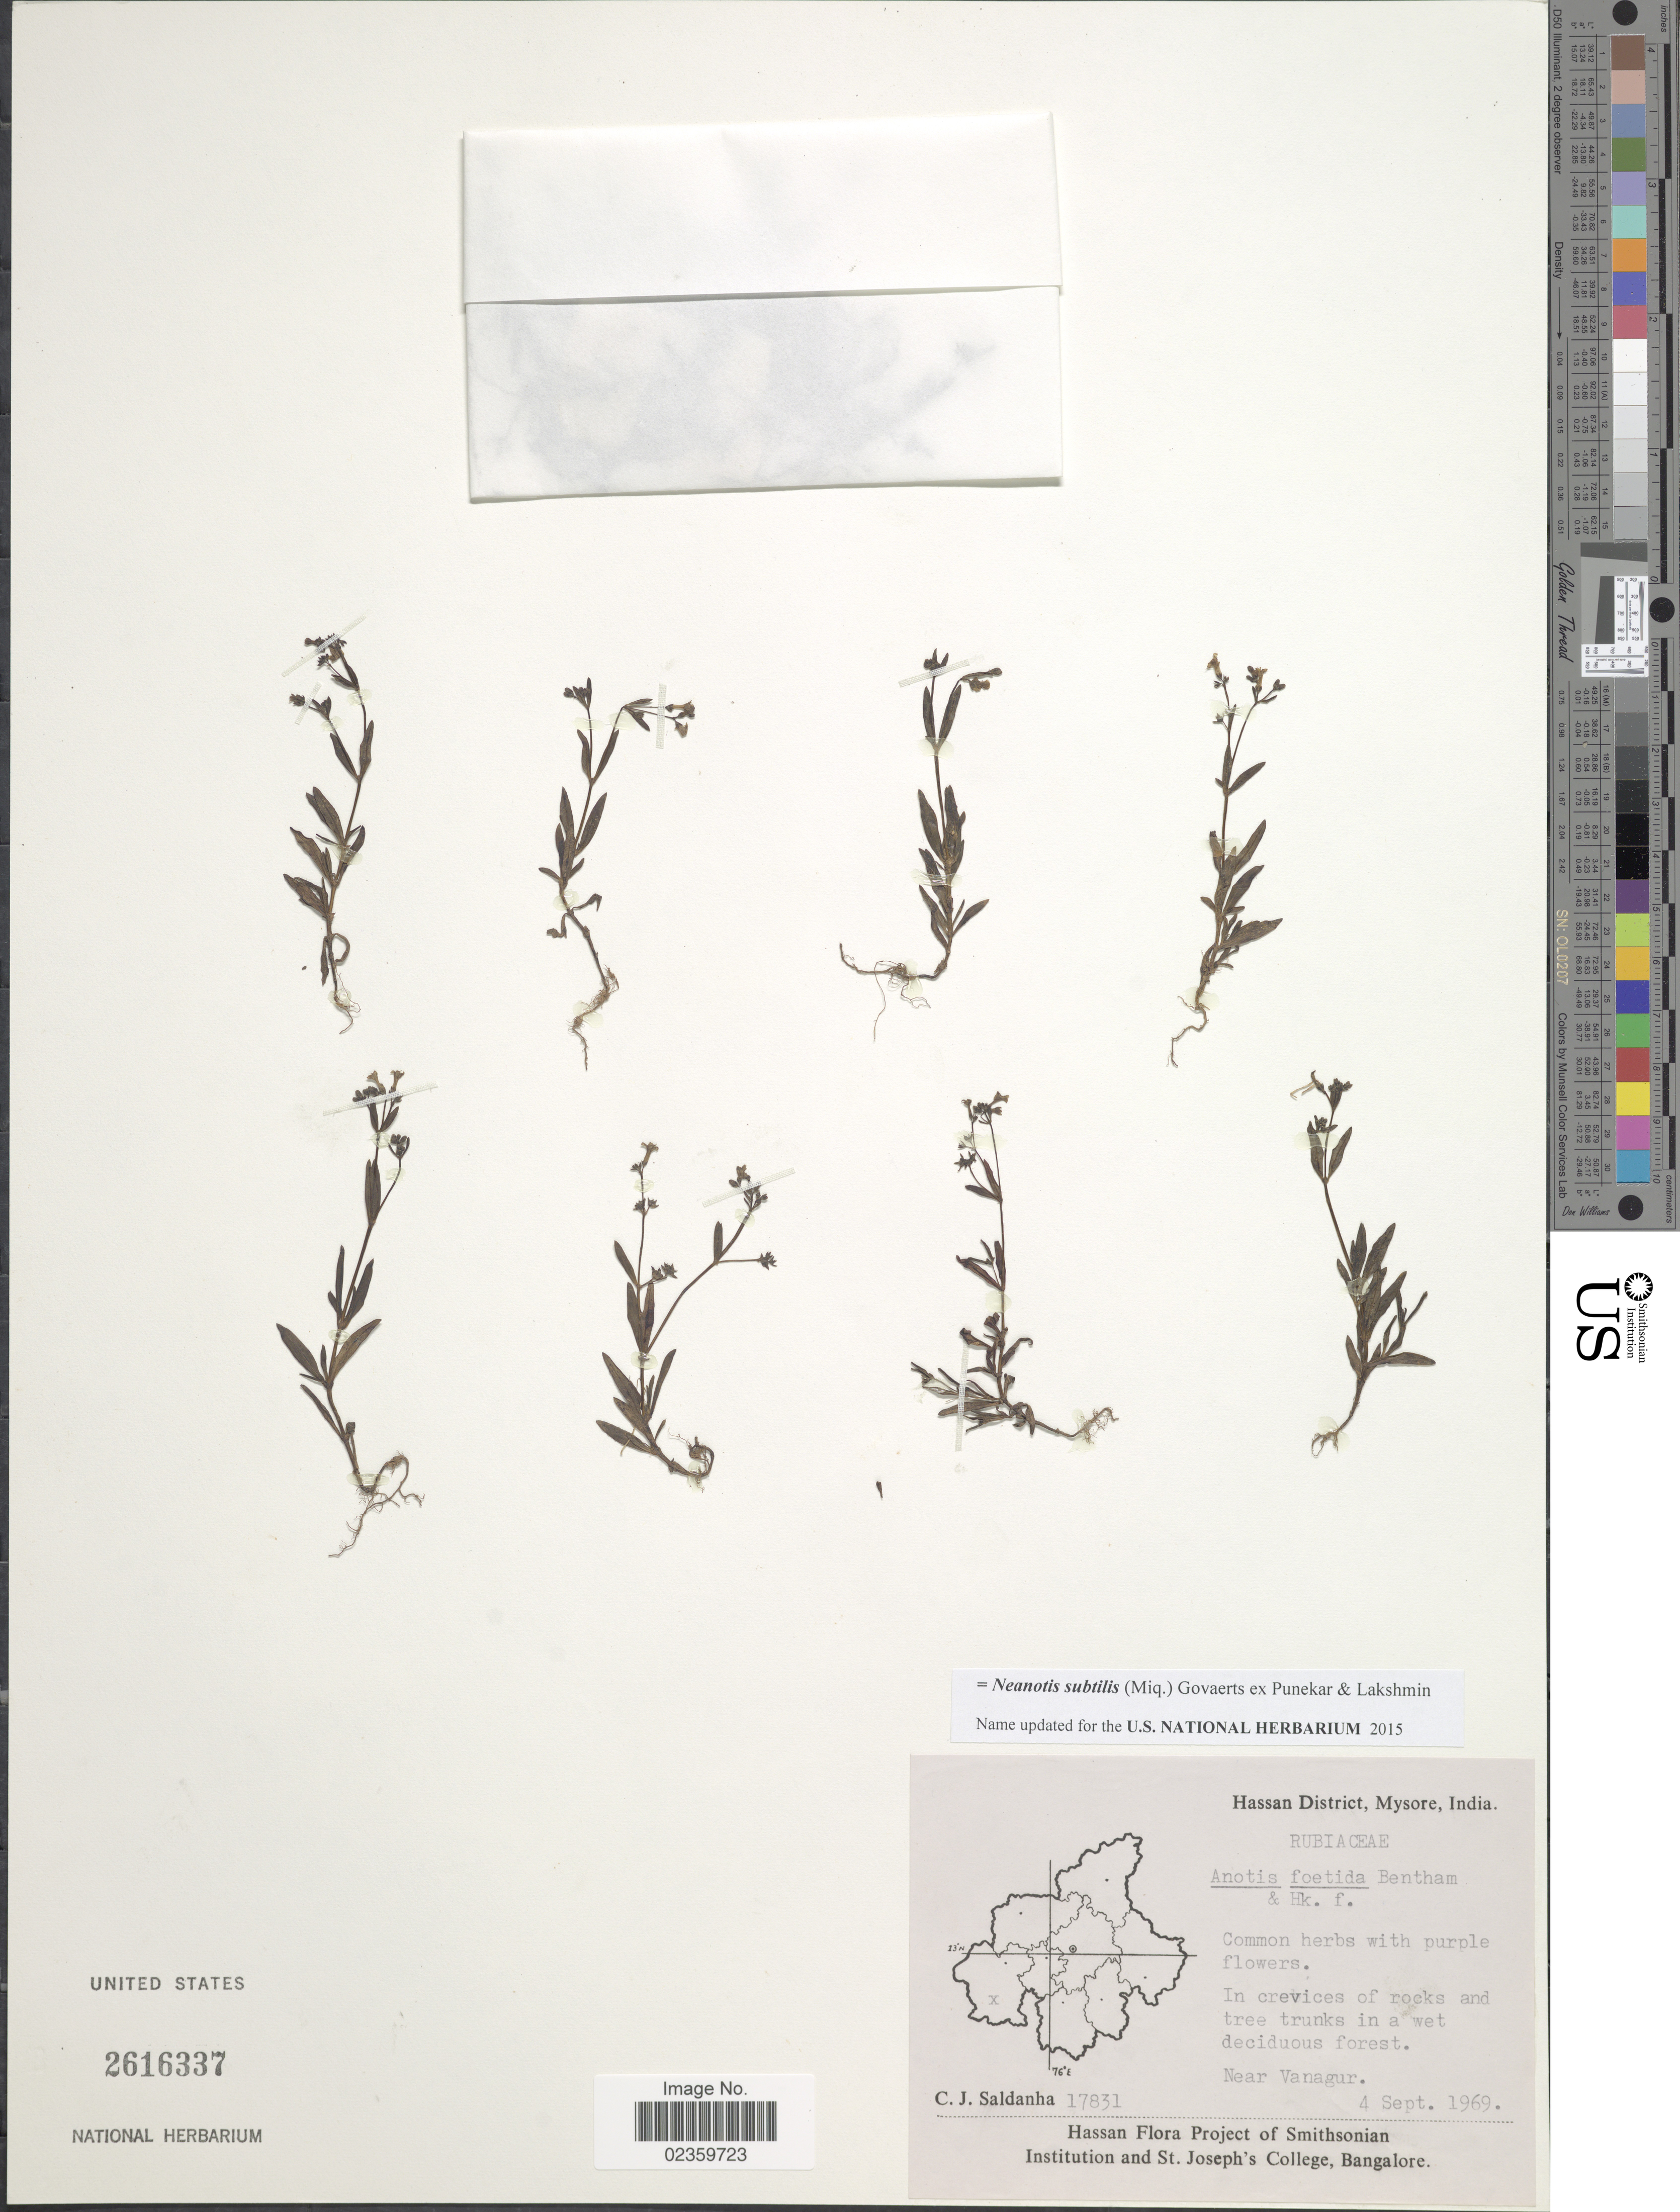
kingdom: Plantae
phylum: Tracheophyta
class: Magnoliopsida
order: Gentianales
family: Rubiaceae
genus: Neanotis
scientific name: Neanotis subtilis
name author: (Miq.) Govaerts ex Punekar & Lakshmin.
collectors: C. J. Saldanha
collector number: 17831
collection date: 1969-09-04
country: India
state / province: Karnataka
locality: Hassan District, Mysore, Near Vanagur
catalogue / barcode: US 2616337